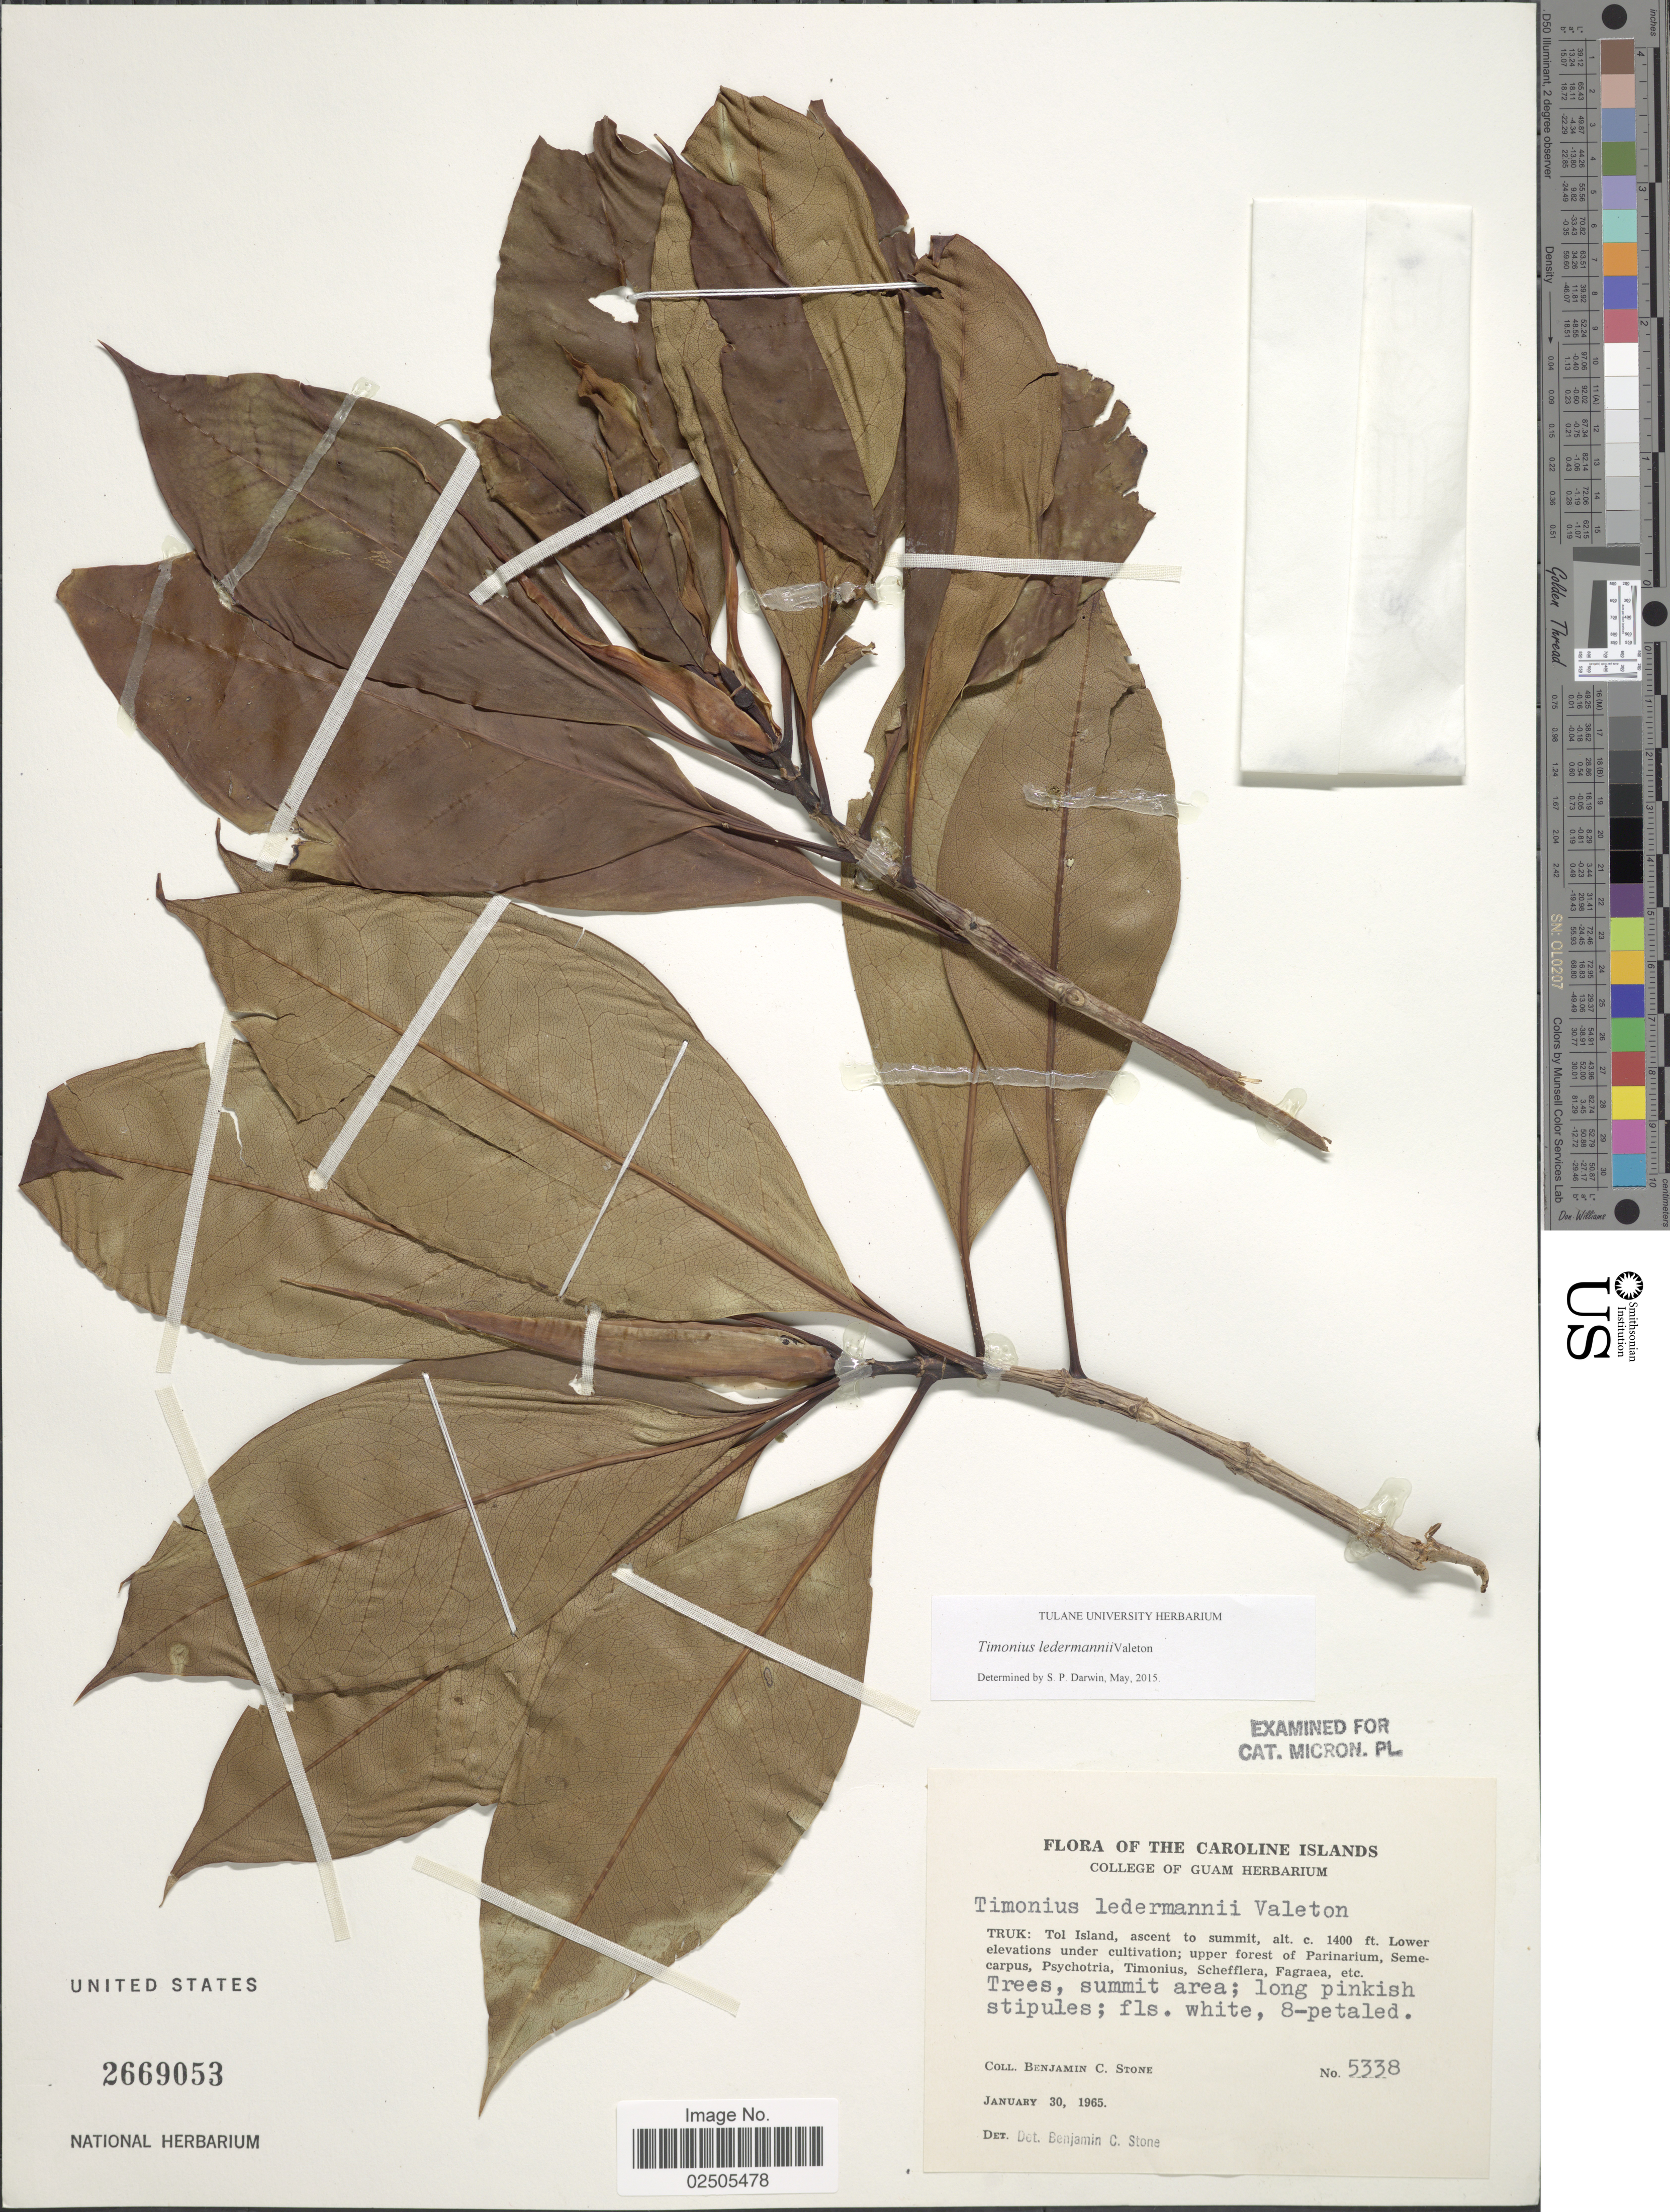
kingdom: Plantae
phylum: Tracheophyta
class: Magnoliopsida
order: Gentianales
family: Rubiaceae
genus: Timonius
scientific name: Timonius ledermannii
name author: Valeton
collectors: B. C. Stone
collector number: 5338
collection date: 1965-01-30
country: Micronesia, Federated States of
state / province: Truk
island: Tol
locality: The Caroline Islands, Tol Island, ascent to summit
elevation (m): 427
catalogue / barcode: US 2669053